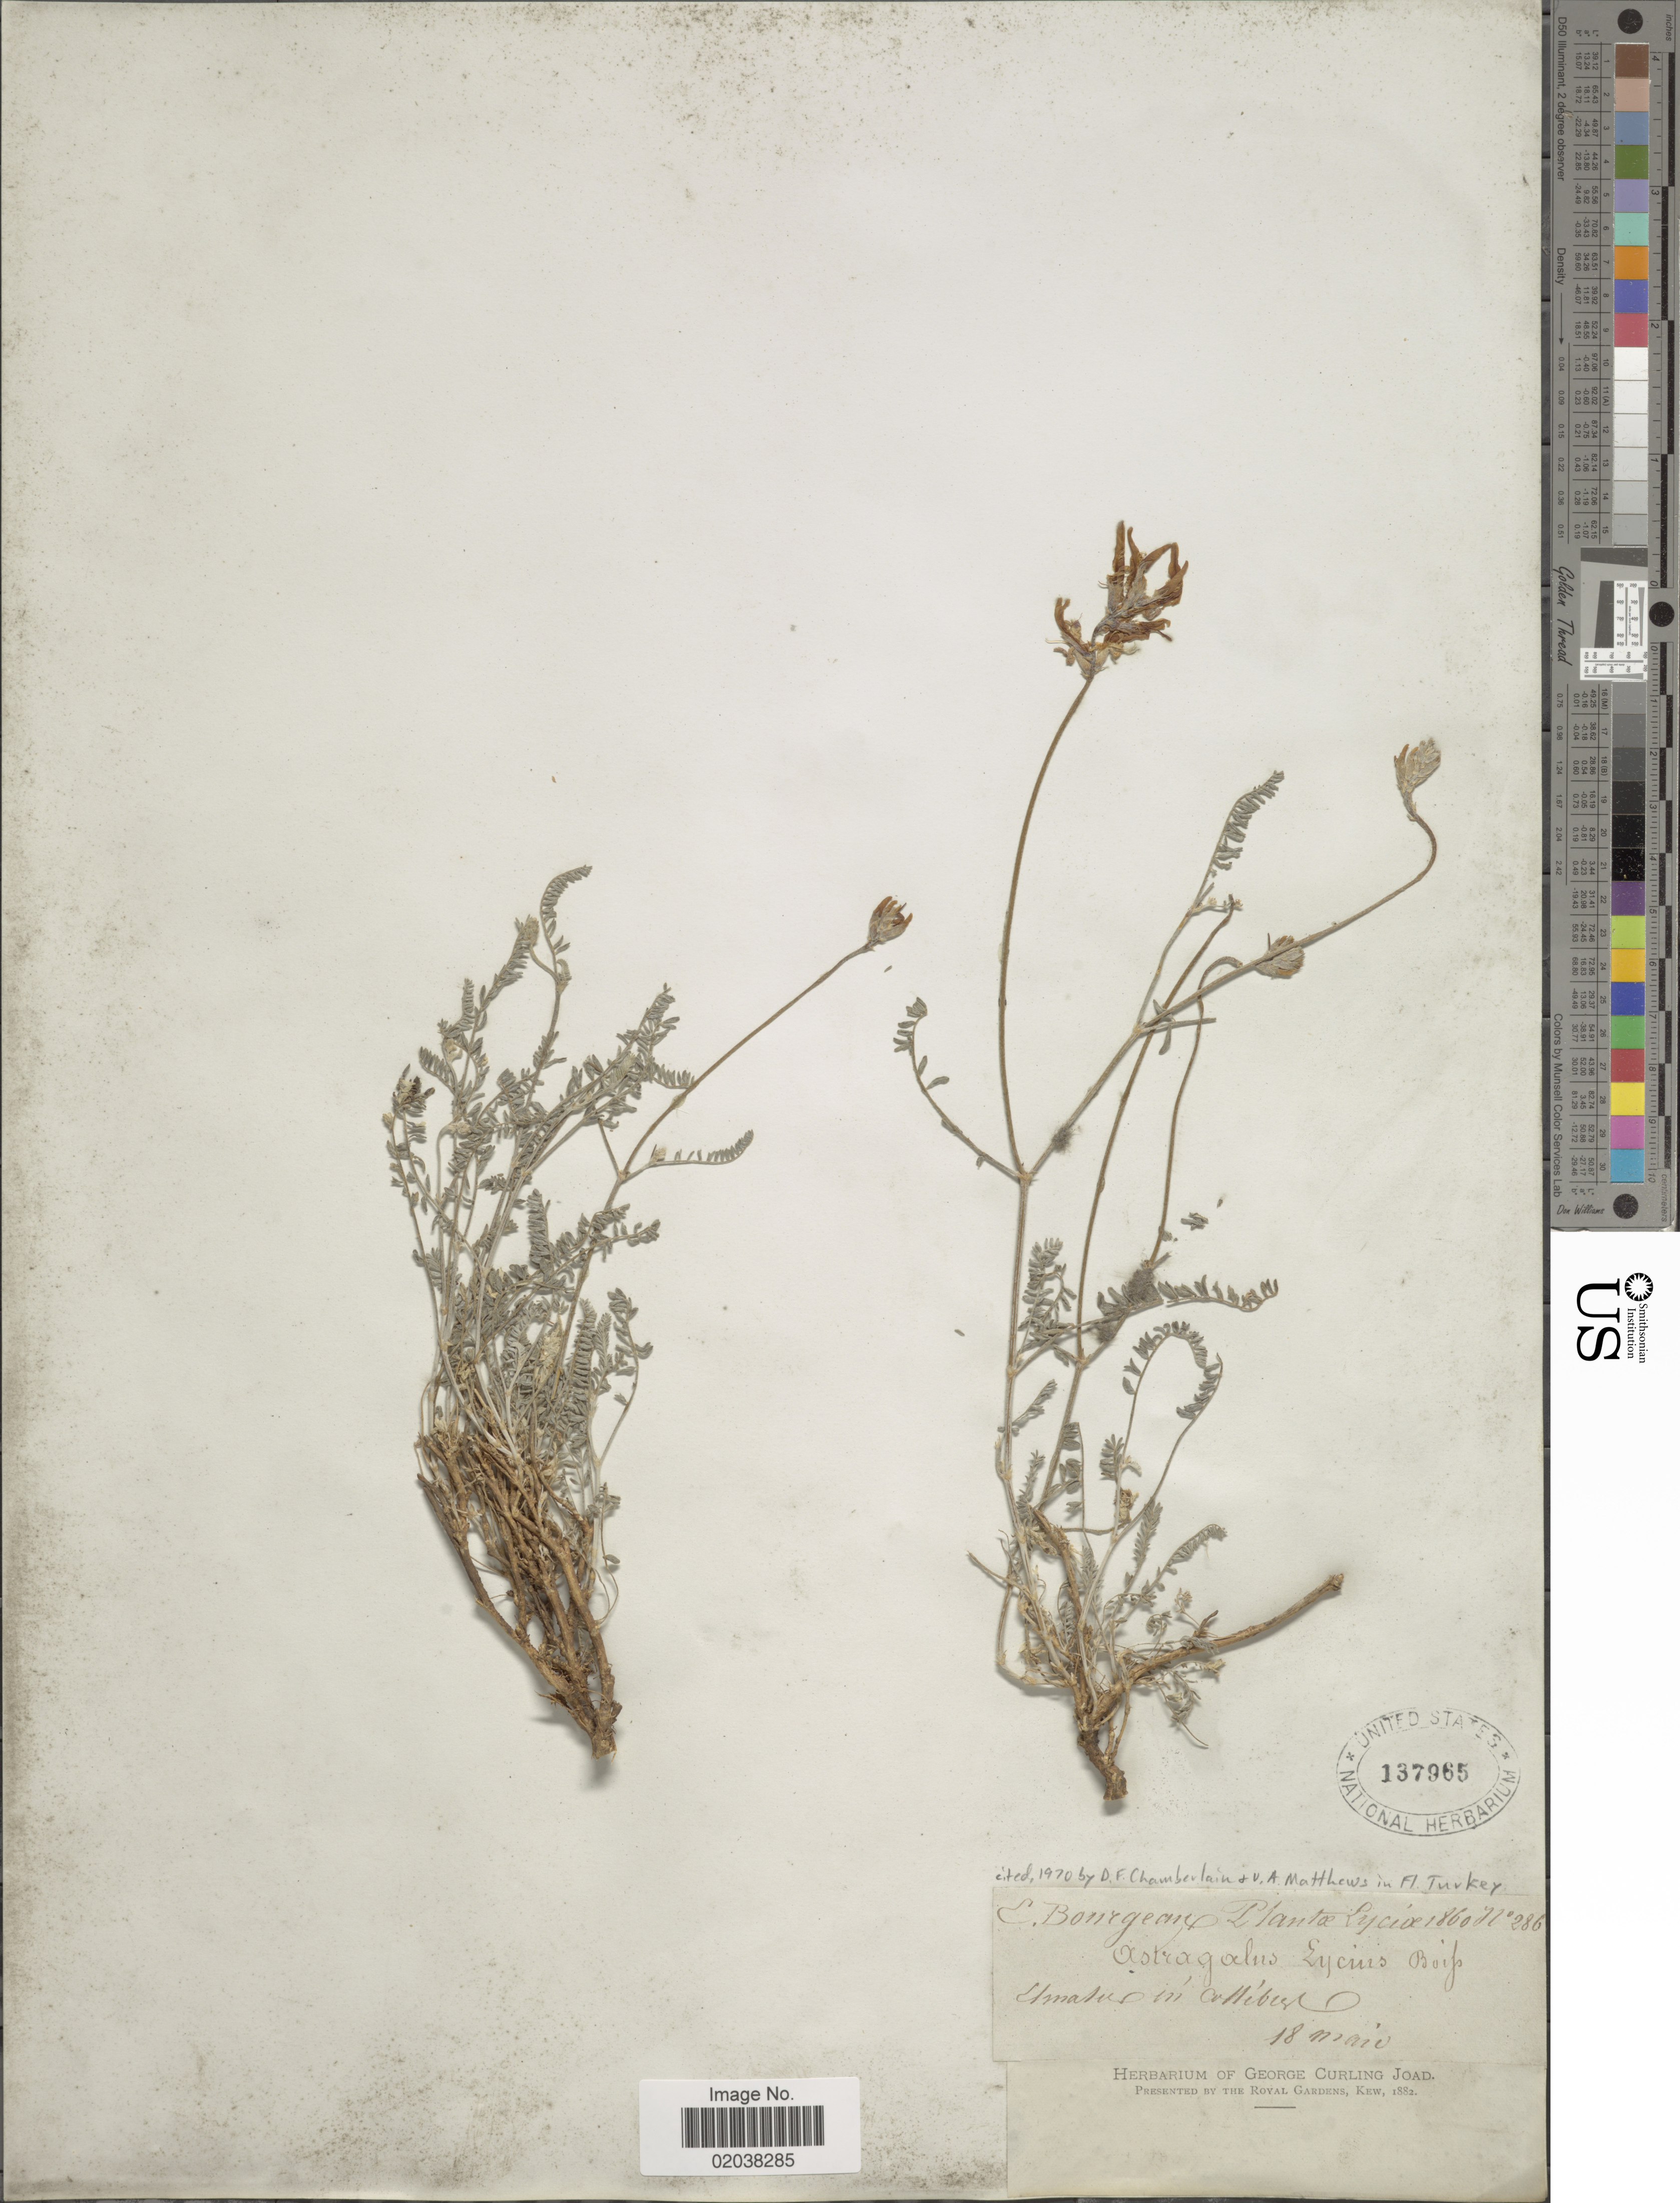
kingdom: Plantae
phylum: Tracheophyta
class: Magnoliopsida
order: Fabales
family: Fabaceae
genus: Astragalus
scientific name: Astragalus lycius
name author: Boiss.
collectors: E. Bourgeau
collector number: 286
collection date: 1860-05-18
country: Turkey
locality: Lycia, Elmalu in collibus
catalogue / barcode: US 137965